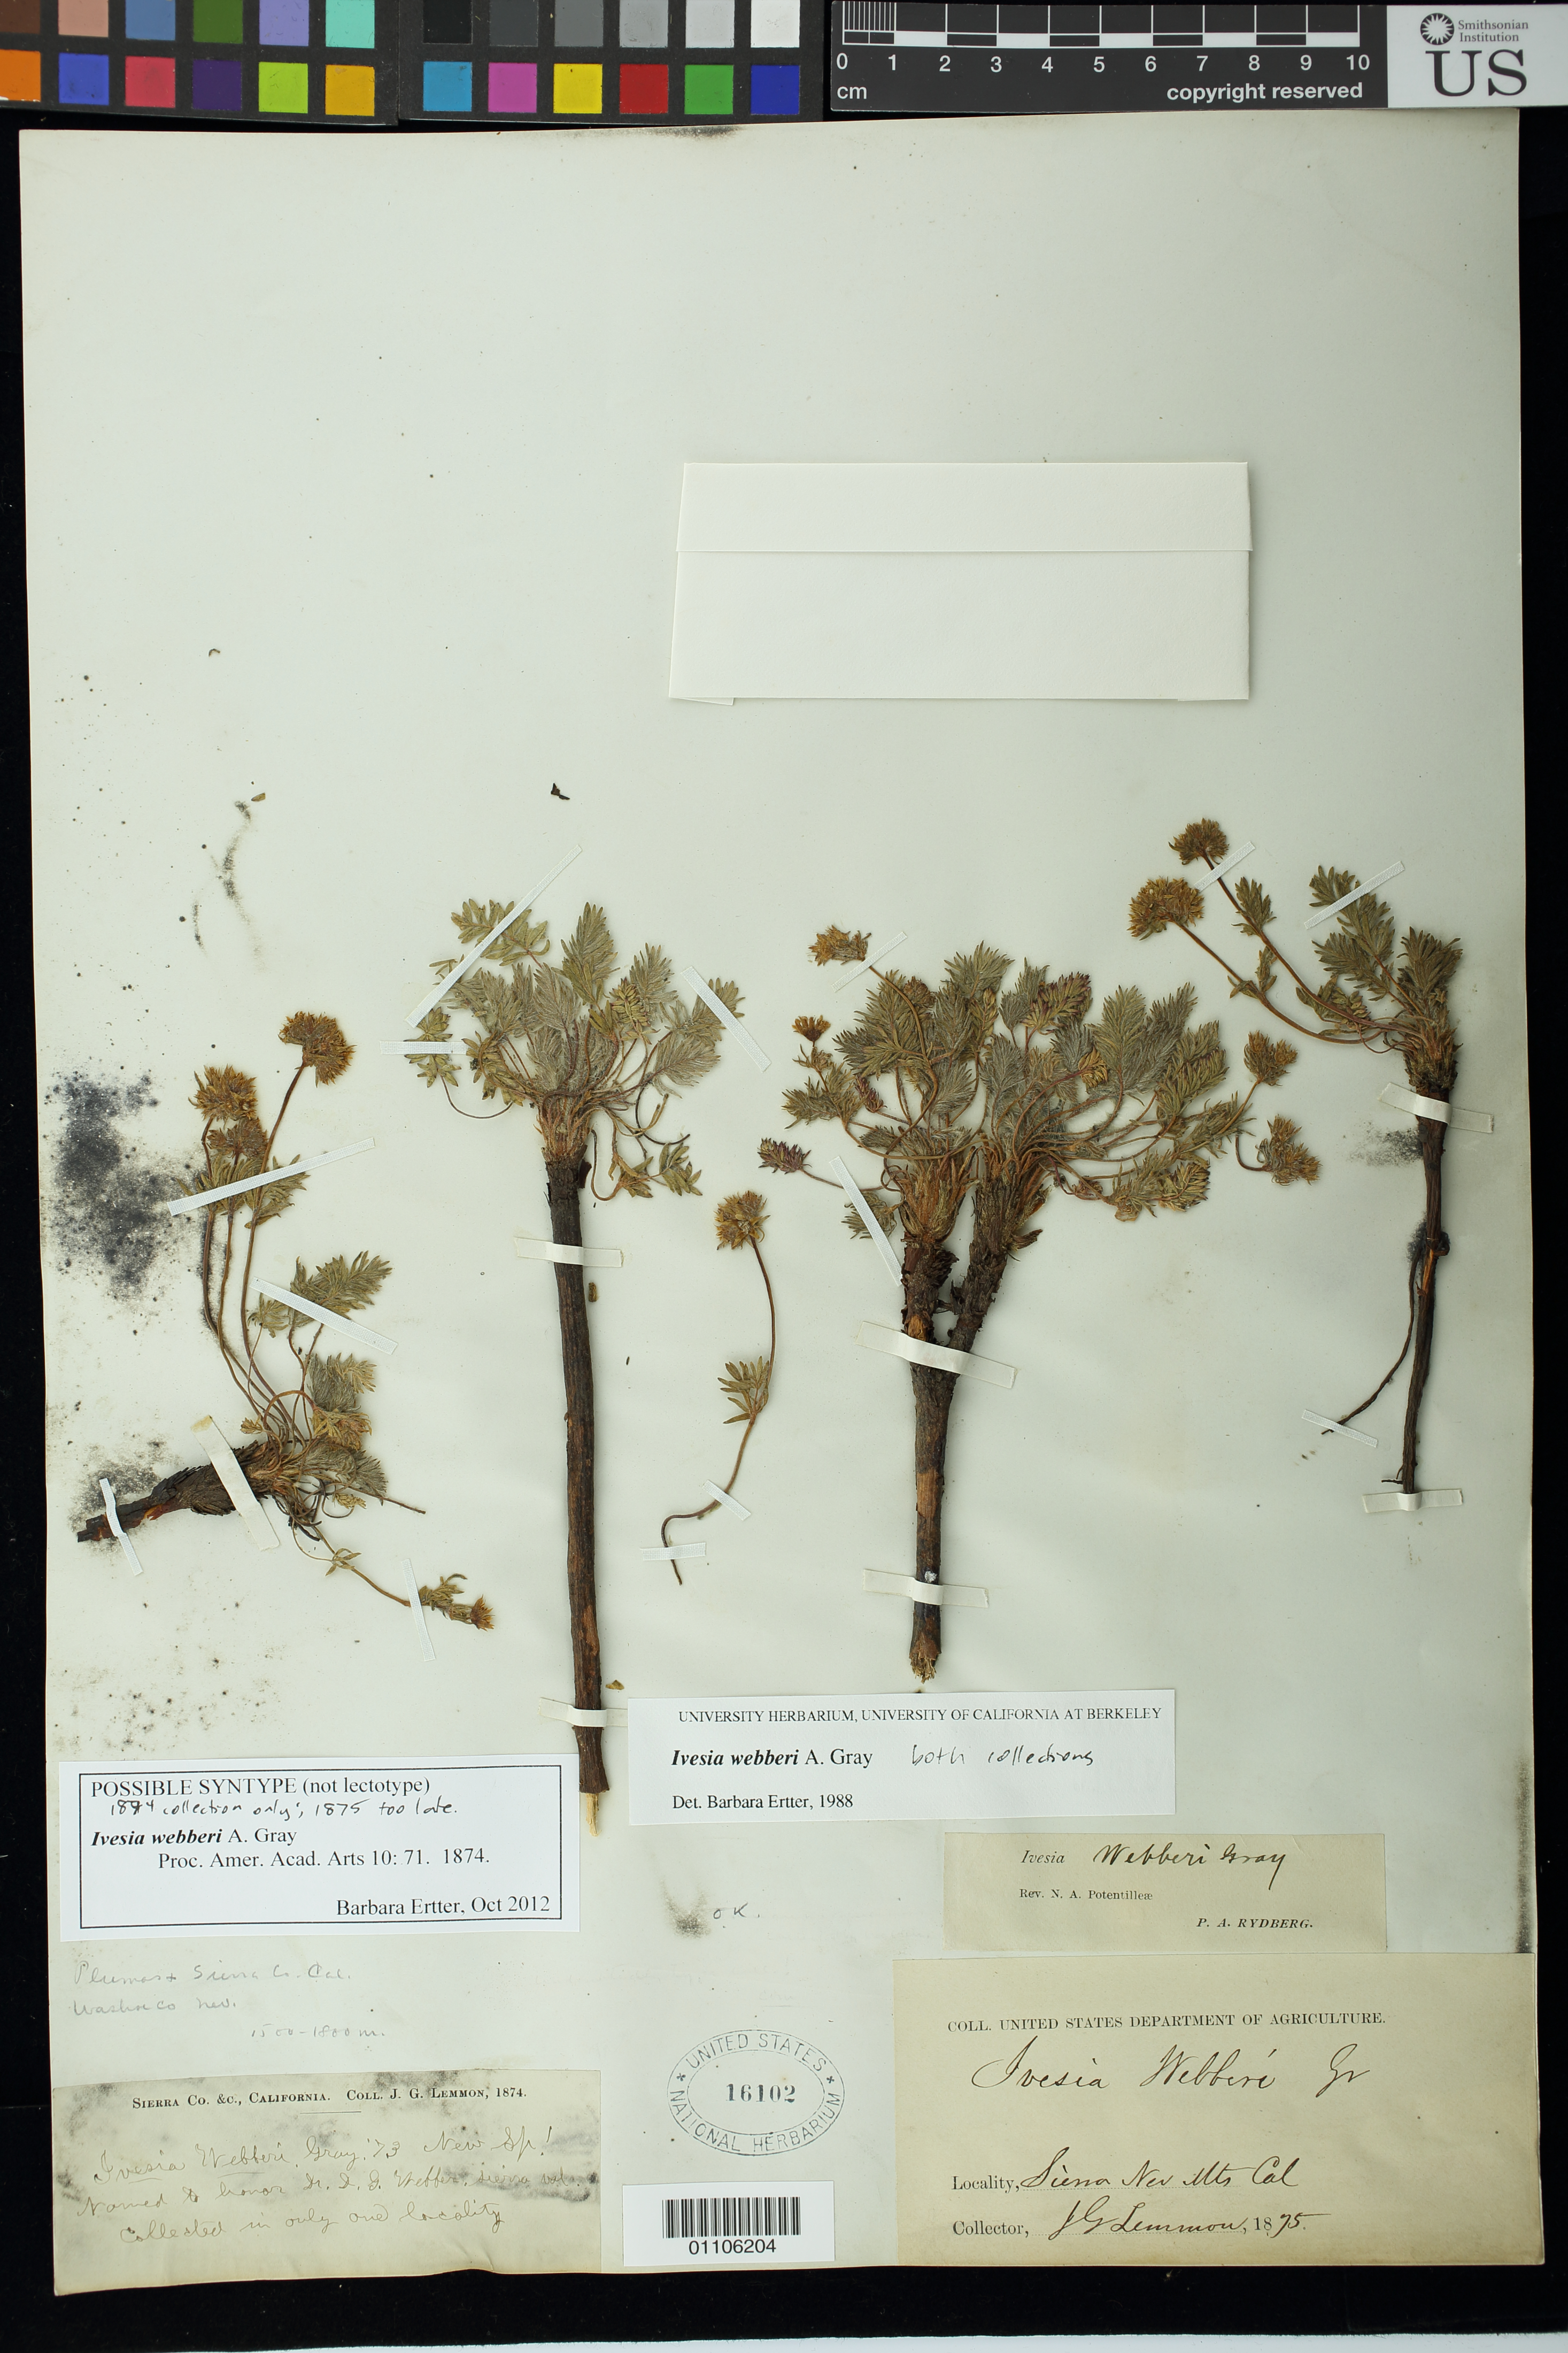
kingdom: Plantae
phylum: Tracheophyta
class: Magnoliopsida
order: Rosales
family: Rosaceae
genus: Ivesia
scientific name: Ivesia webberi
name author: A. Gray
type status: Possible Syntype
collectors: J. G. Lemmon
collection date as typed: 1874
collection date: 1874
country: United States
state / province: California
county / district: Sierra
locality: Sierra Valley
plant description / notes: Sheet bears 2 labels with 2 different dates but unclear whether this truly represents 2 collections; left-hand label is original and is dated 1874; right-hand label was added in USDA herbarium, dated 1875 (which cannot be type material) but possibly in error. As noted in annotation by B. Ertter (2012) only the 1874 collection can be a type.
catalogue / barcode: US 16102